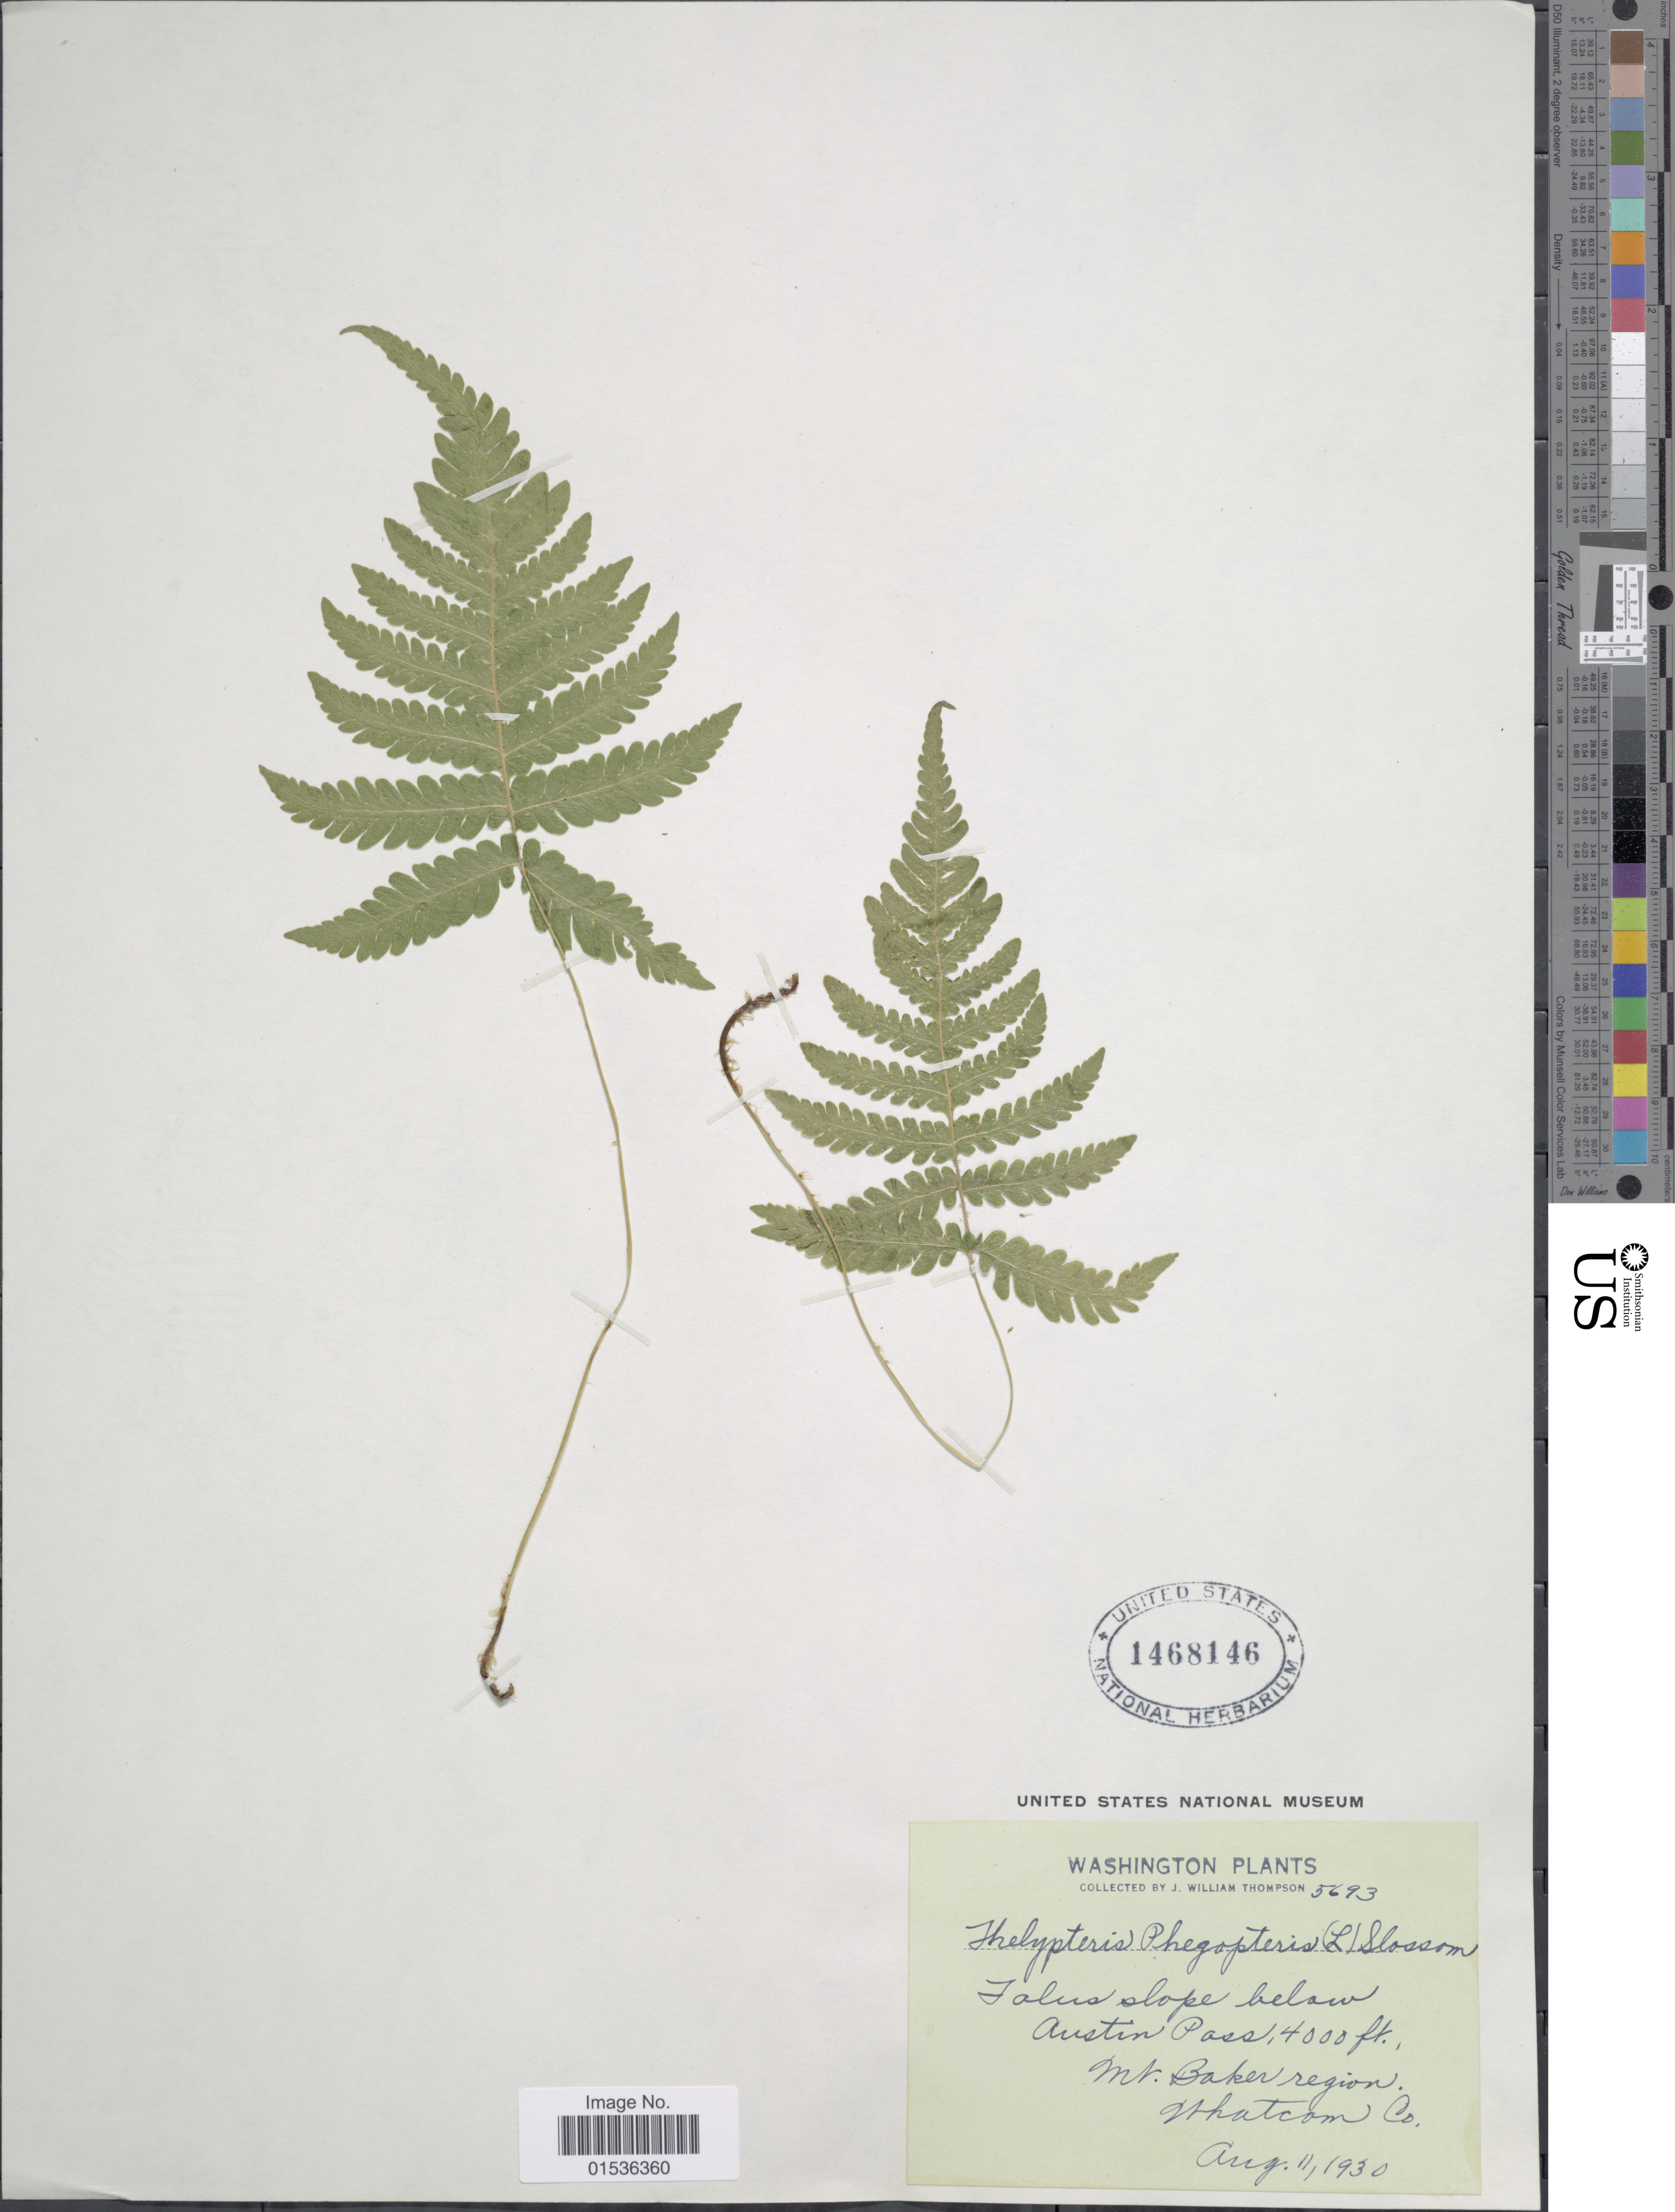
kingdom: Plantae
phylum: Tracheophyta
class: Polypodiopsida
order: Polypodiales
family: Thelypteridaceae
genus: Phegopteris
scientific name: Phegopteris connectilis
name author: (Michx.) Watt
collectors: J. W. Thompson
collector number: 5693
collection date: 1930-08-11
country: United States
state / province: Washington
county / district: Whatcom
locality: Washington, Talus slope below Austin Pass. Mt. Baker region Whatcom Co.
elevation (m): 1219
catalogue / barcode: US 1468146